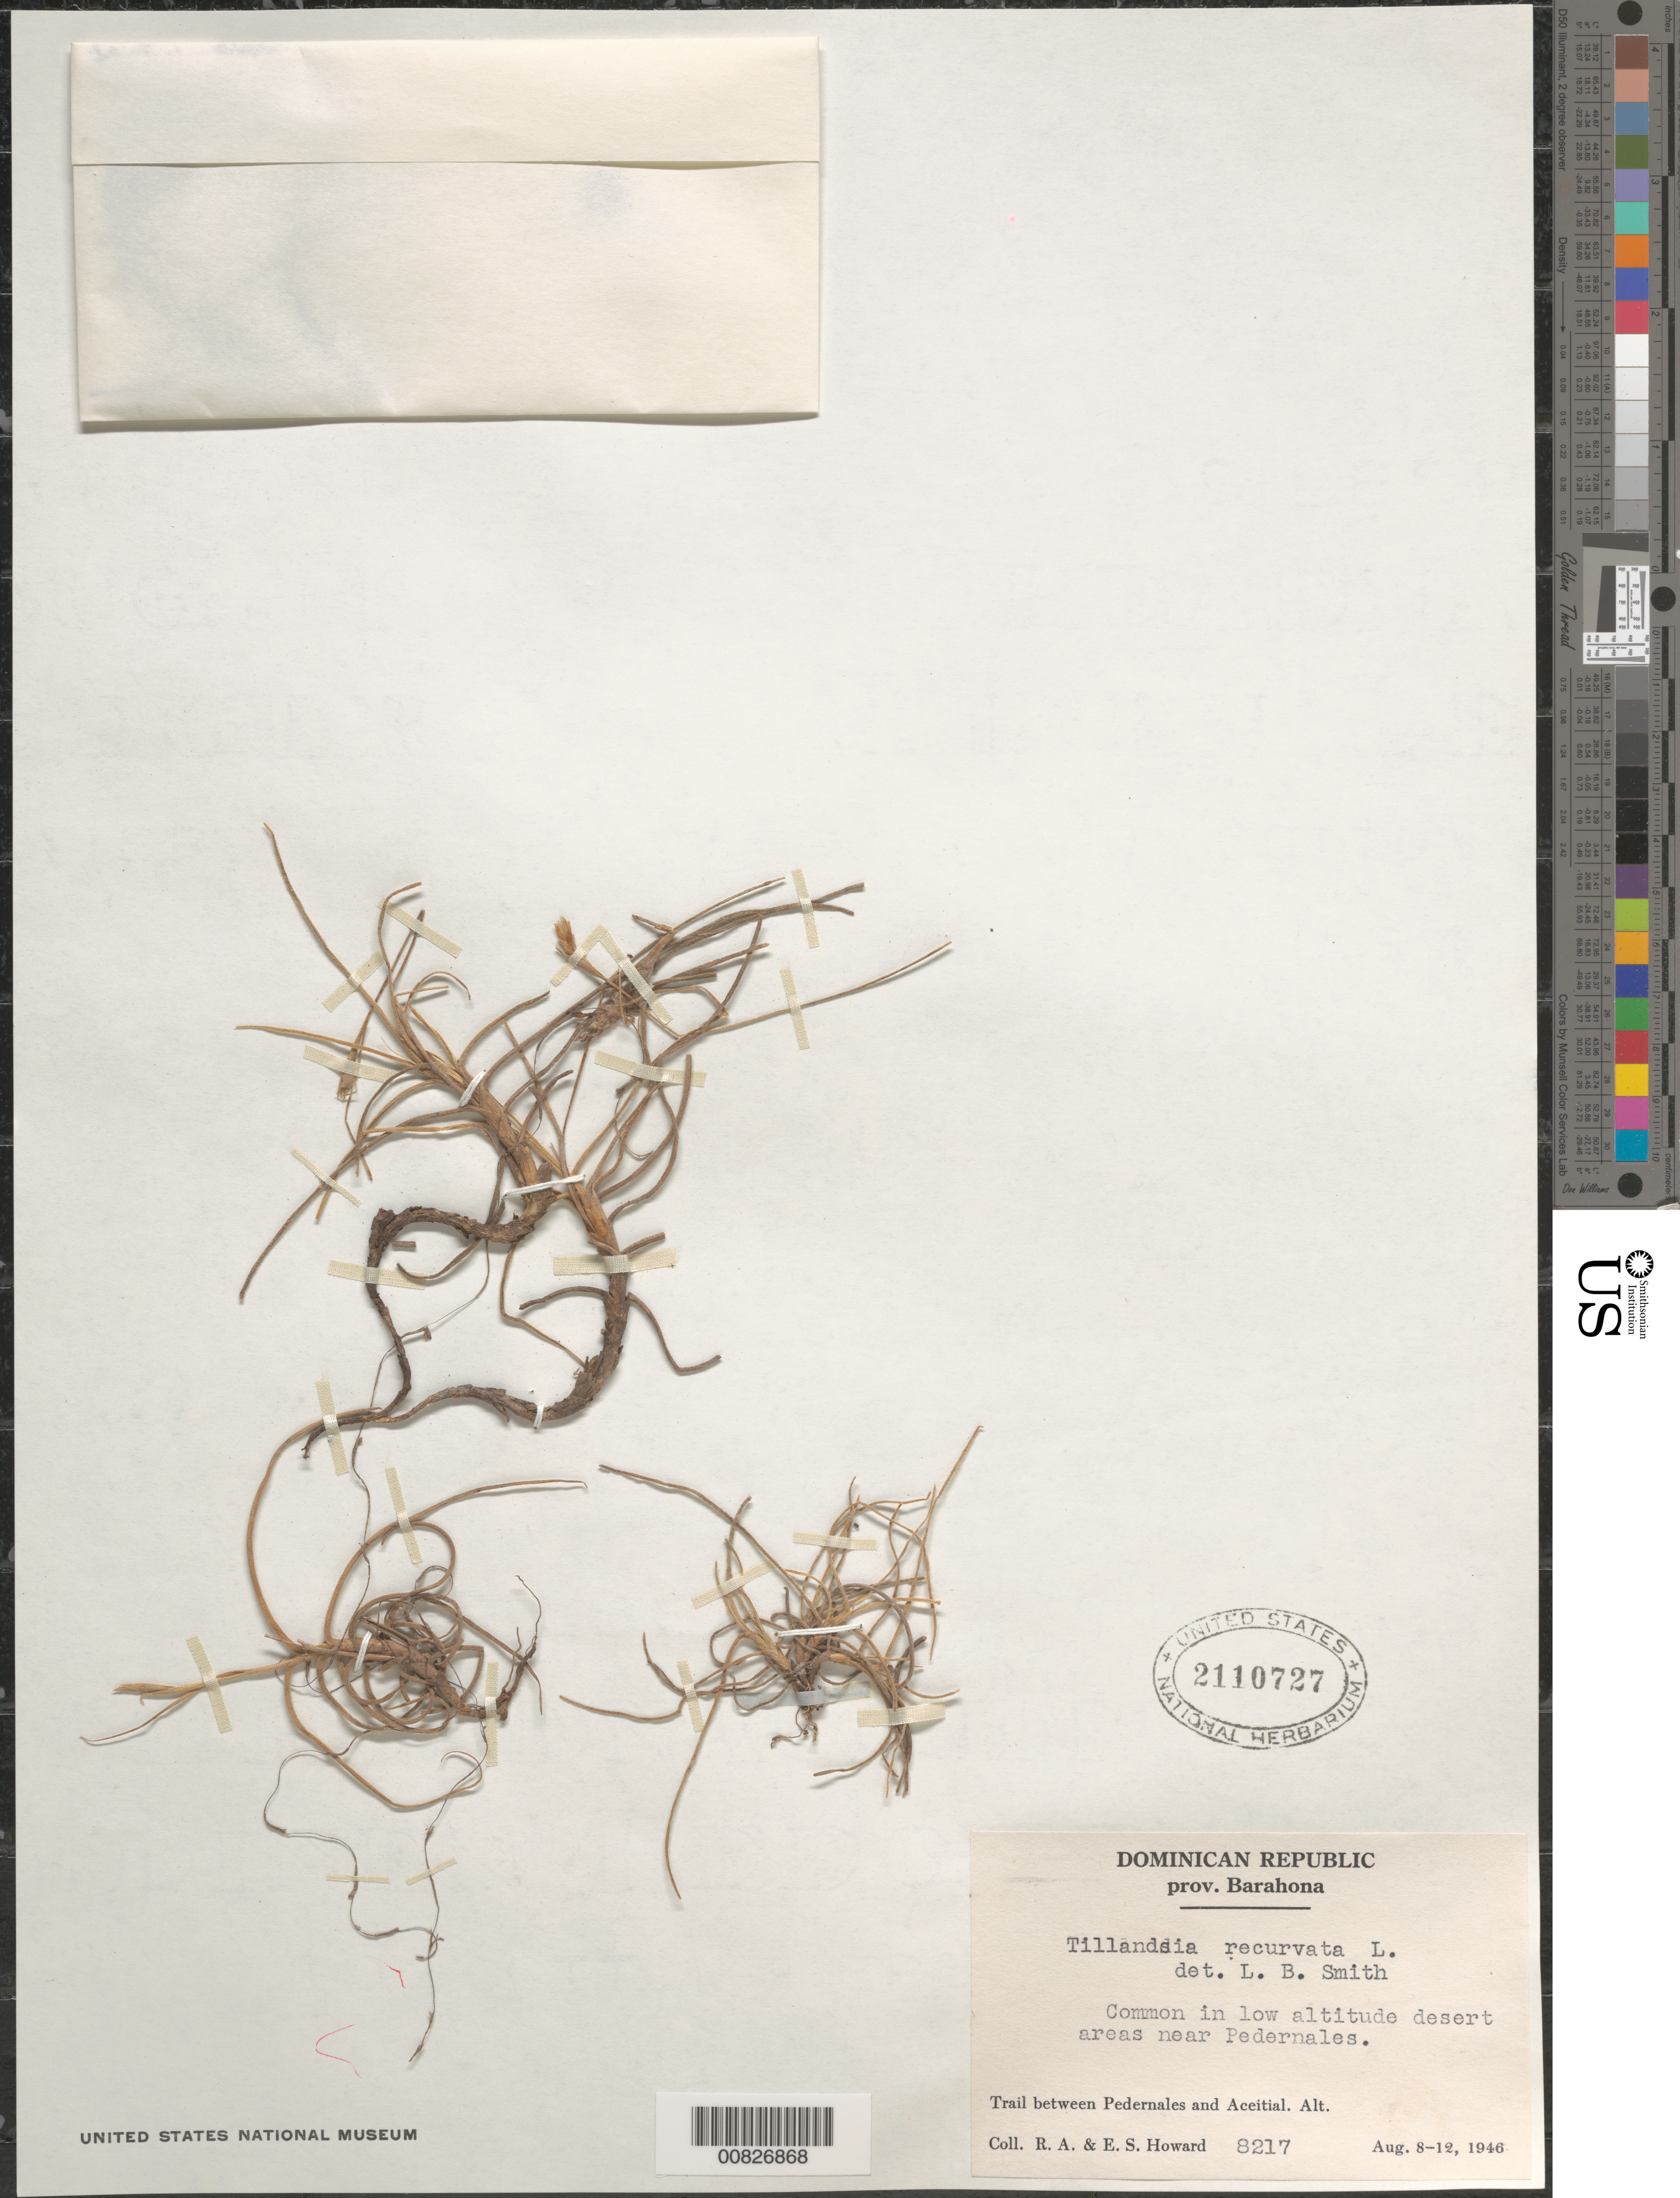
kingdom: Plantae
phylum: Tracheophyta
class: Liliopsida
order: Poales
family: Bromeliaceae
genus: Tillandsia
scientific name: Tillandsia recurvata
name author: L.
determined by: Smith, Lyman B., (US), NMNH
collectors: R. A. Howard & E. S. Howard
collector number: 8217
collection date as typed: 08 Aug 1946 to 12 Aug 1946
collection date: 1946-08-08/1946-08-12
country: Dominican Republic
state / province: Barahona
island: Hispaniola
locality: Trail between Pedernales and Aceitial.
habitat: Common in low altitude desert areas near Pedernales.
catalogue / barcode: US 2110727